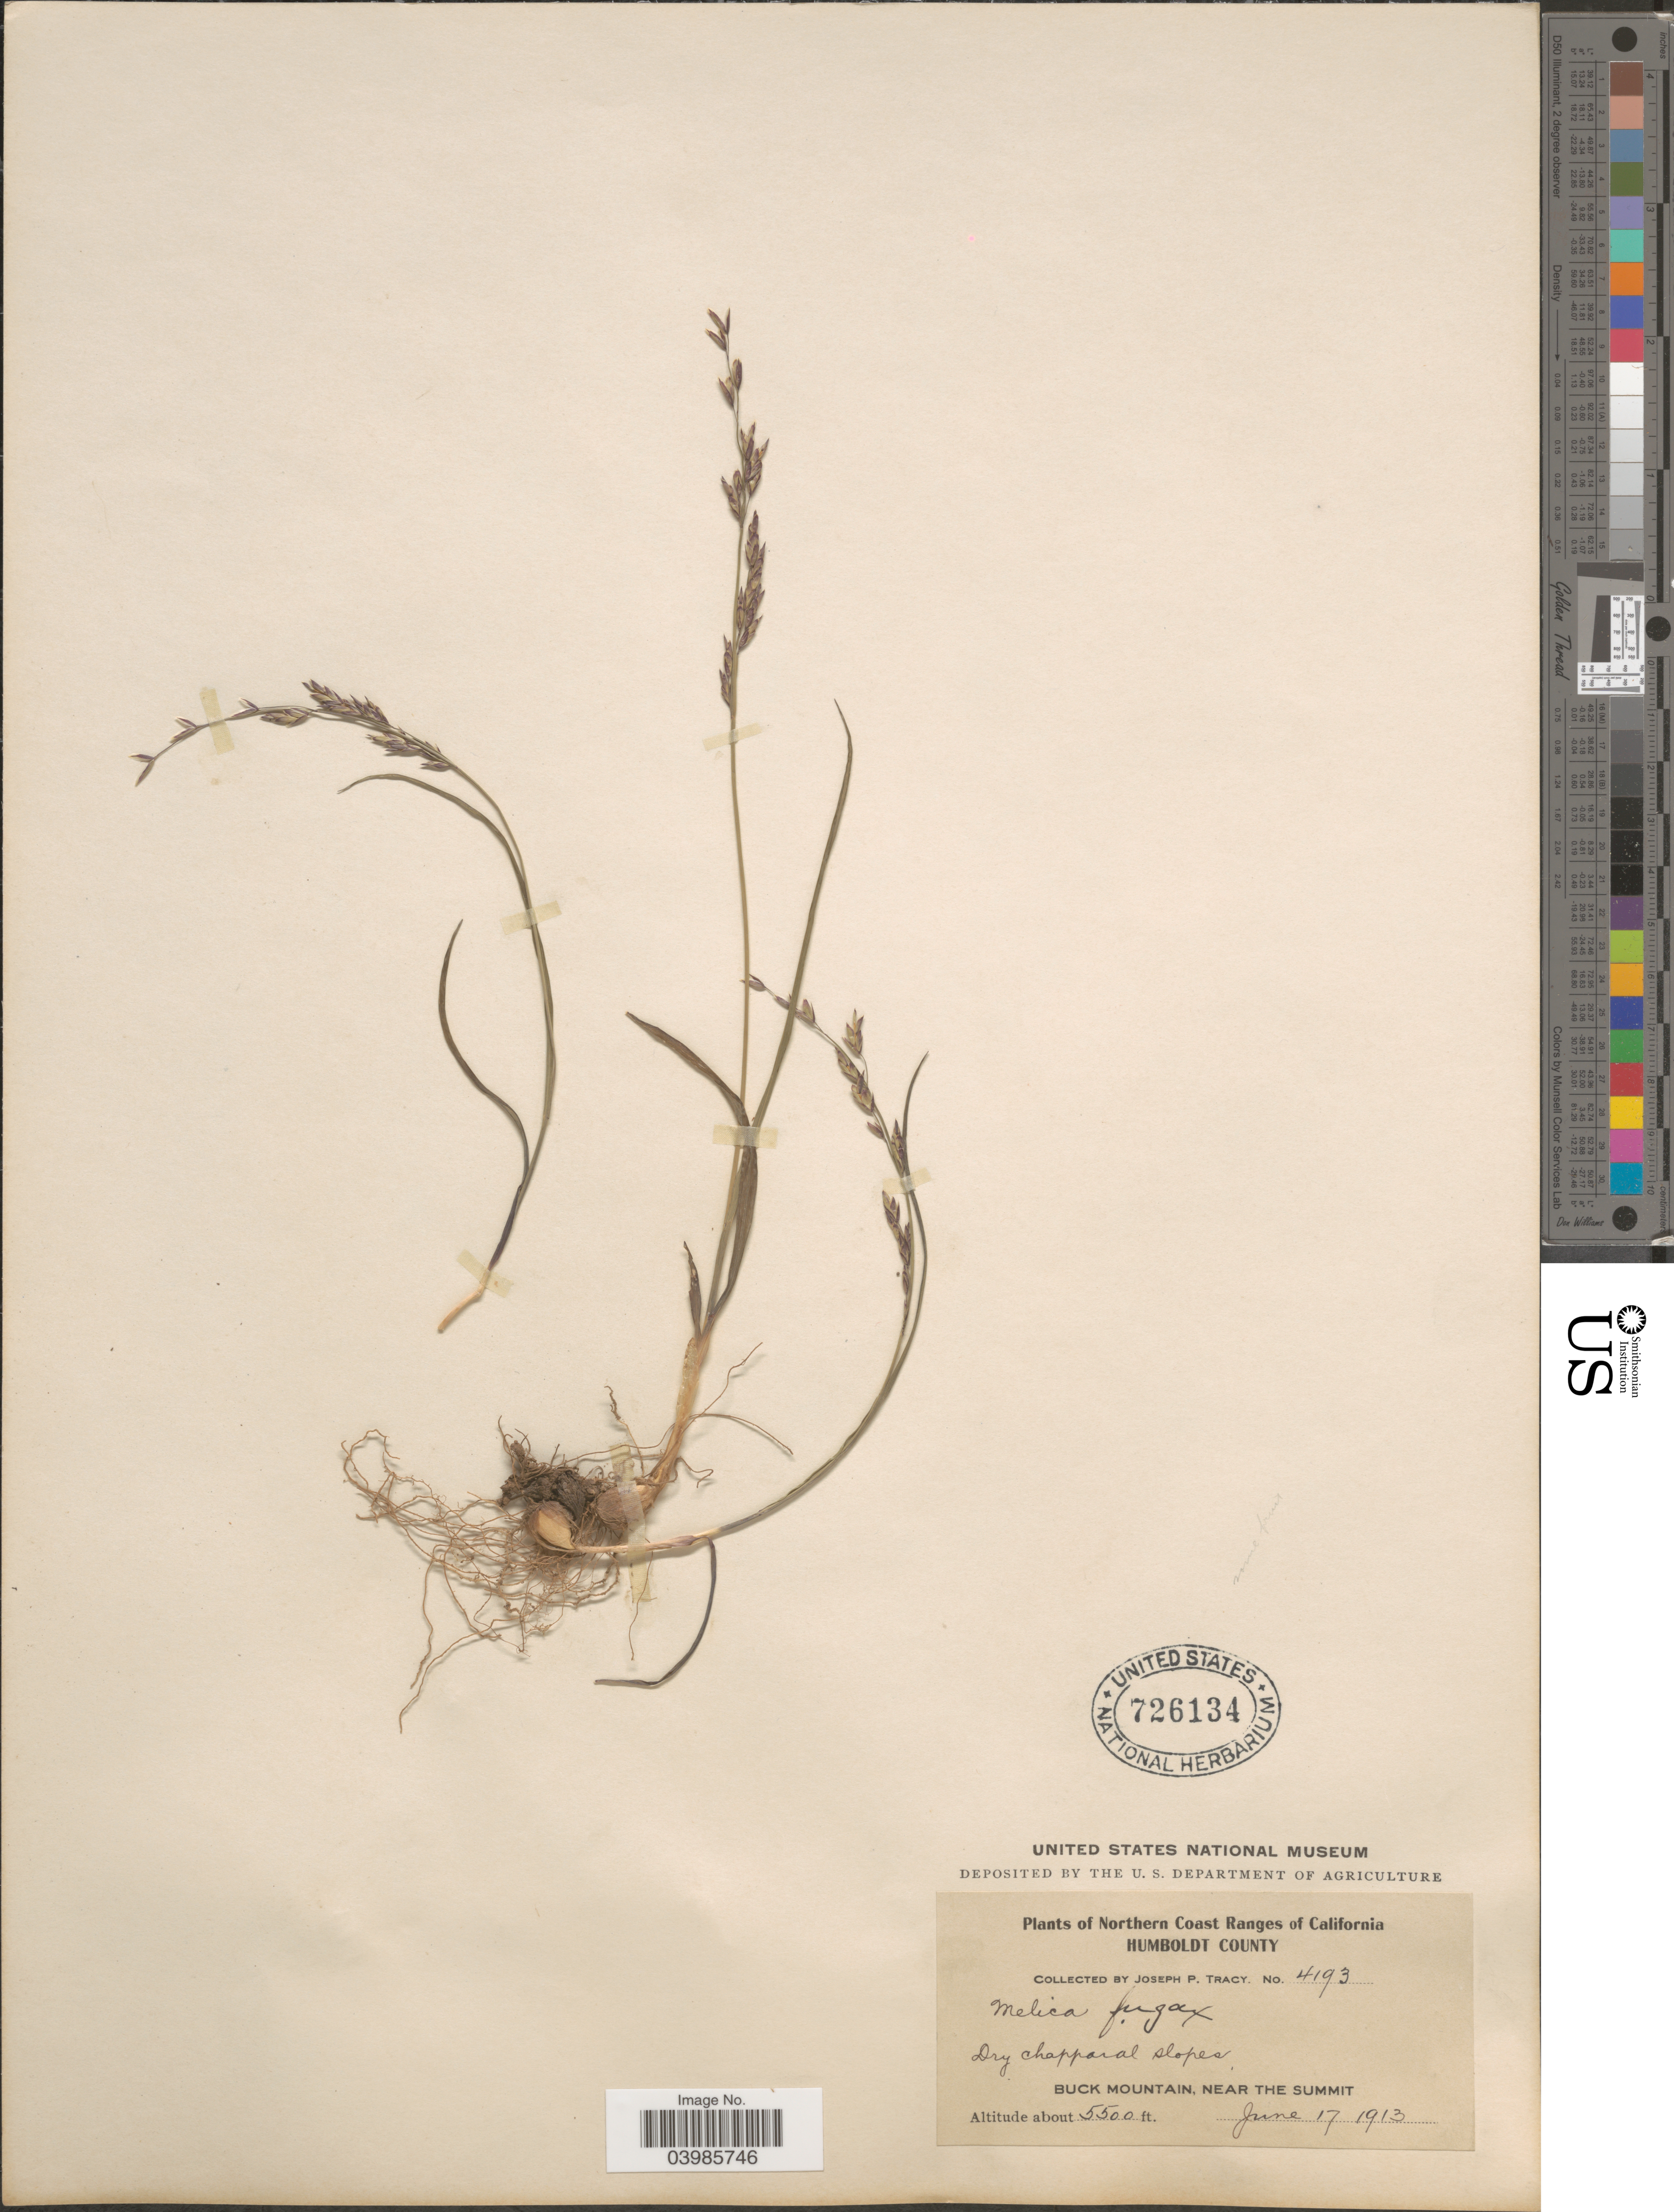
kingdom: Plantae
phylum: Tracheophyta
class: Liliopsida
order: Poales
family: Poaceae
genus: Melica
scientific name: Melica fugax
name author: Bol.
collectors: J. Tracy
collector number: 4193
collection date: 1913-06-17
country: United States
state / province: California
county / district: Humboldt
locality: Northern Coast Ranges of California. Humboldt County. Dry chaparral slopes. Buck Mountain, Near The Summit.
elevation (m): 1676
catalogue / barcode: US 726134